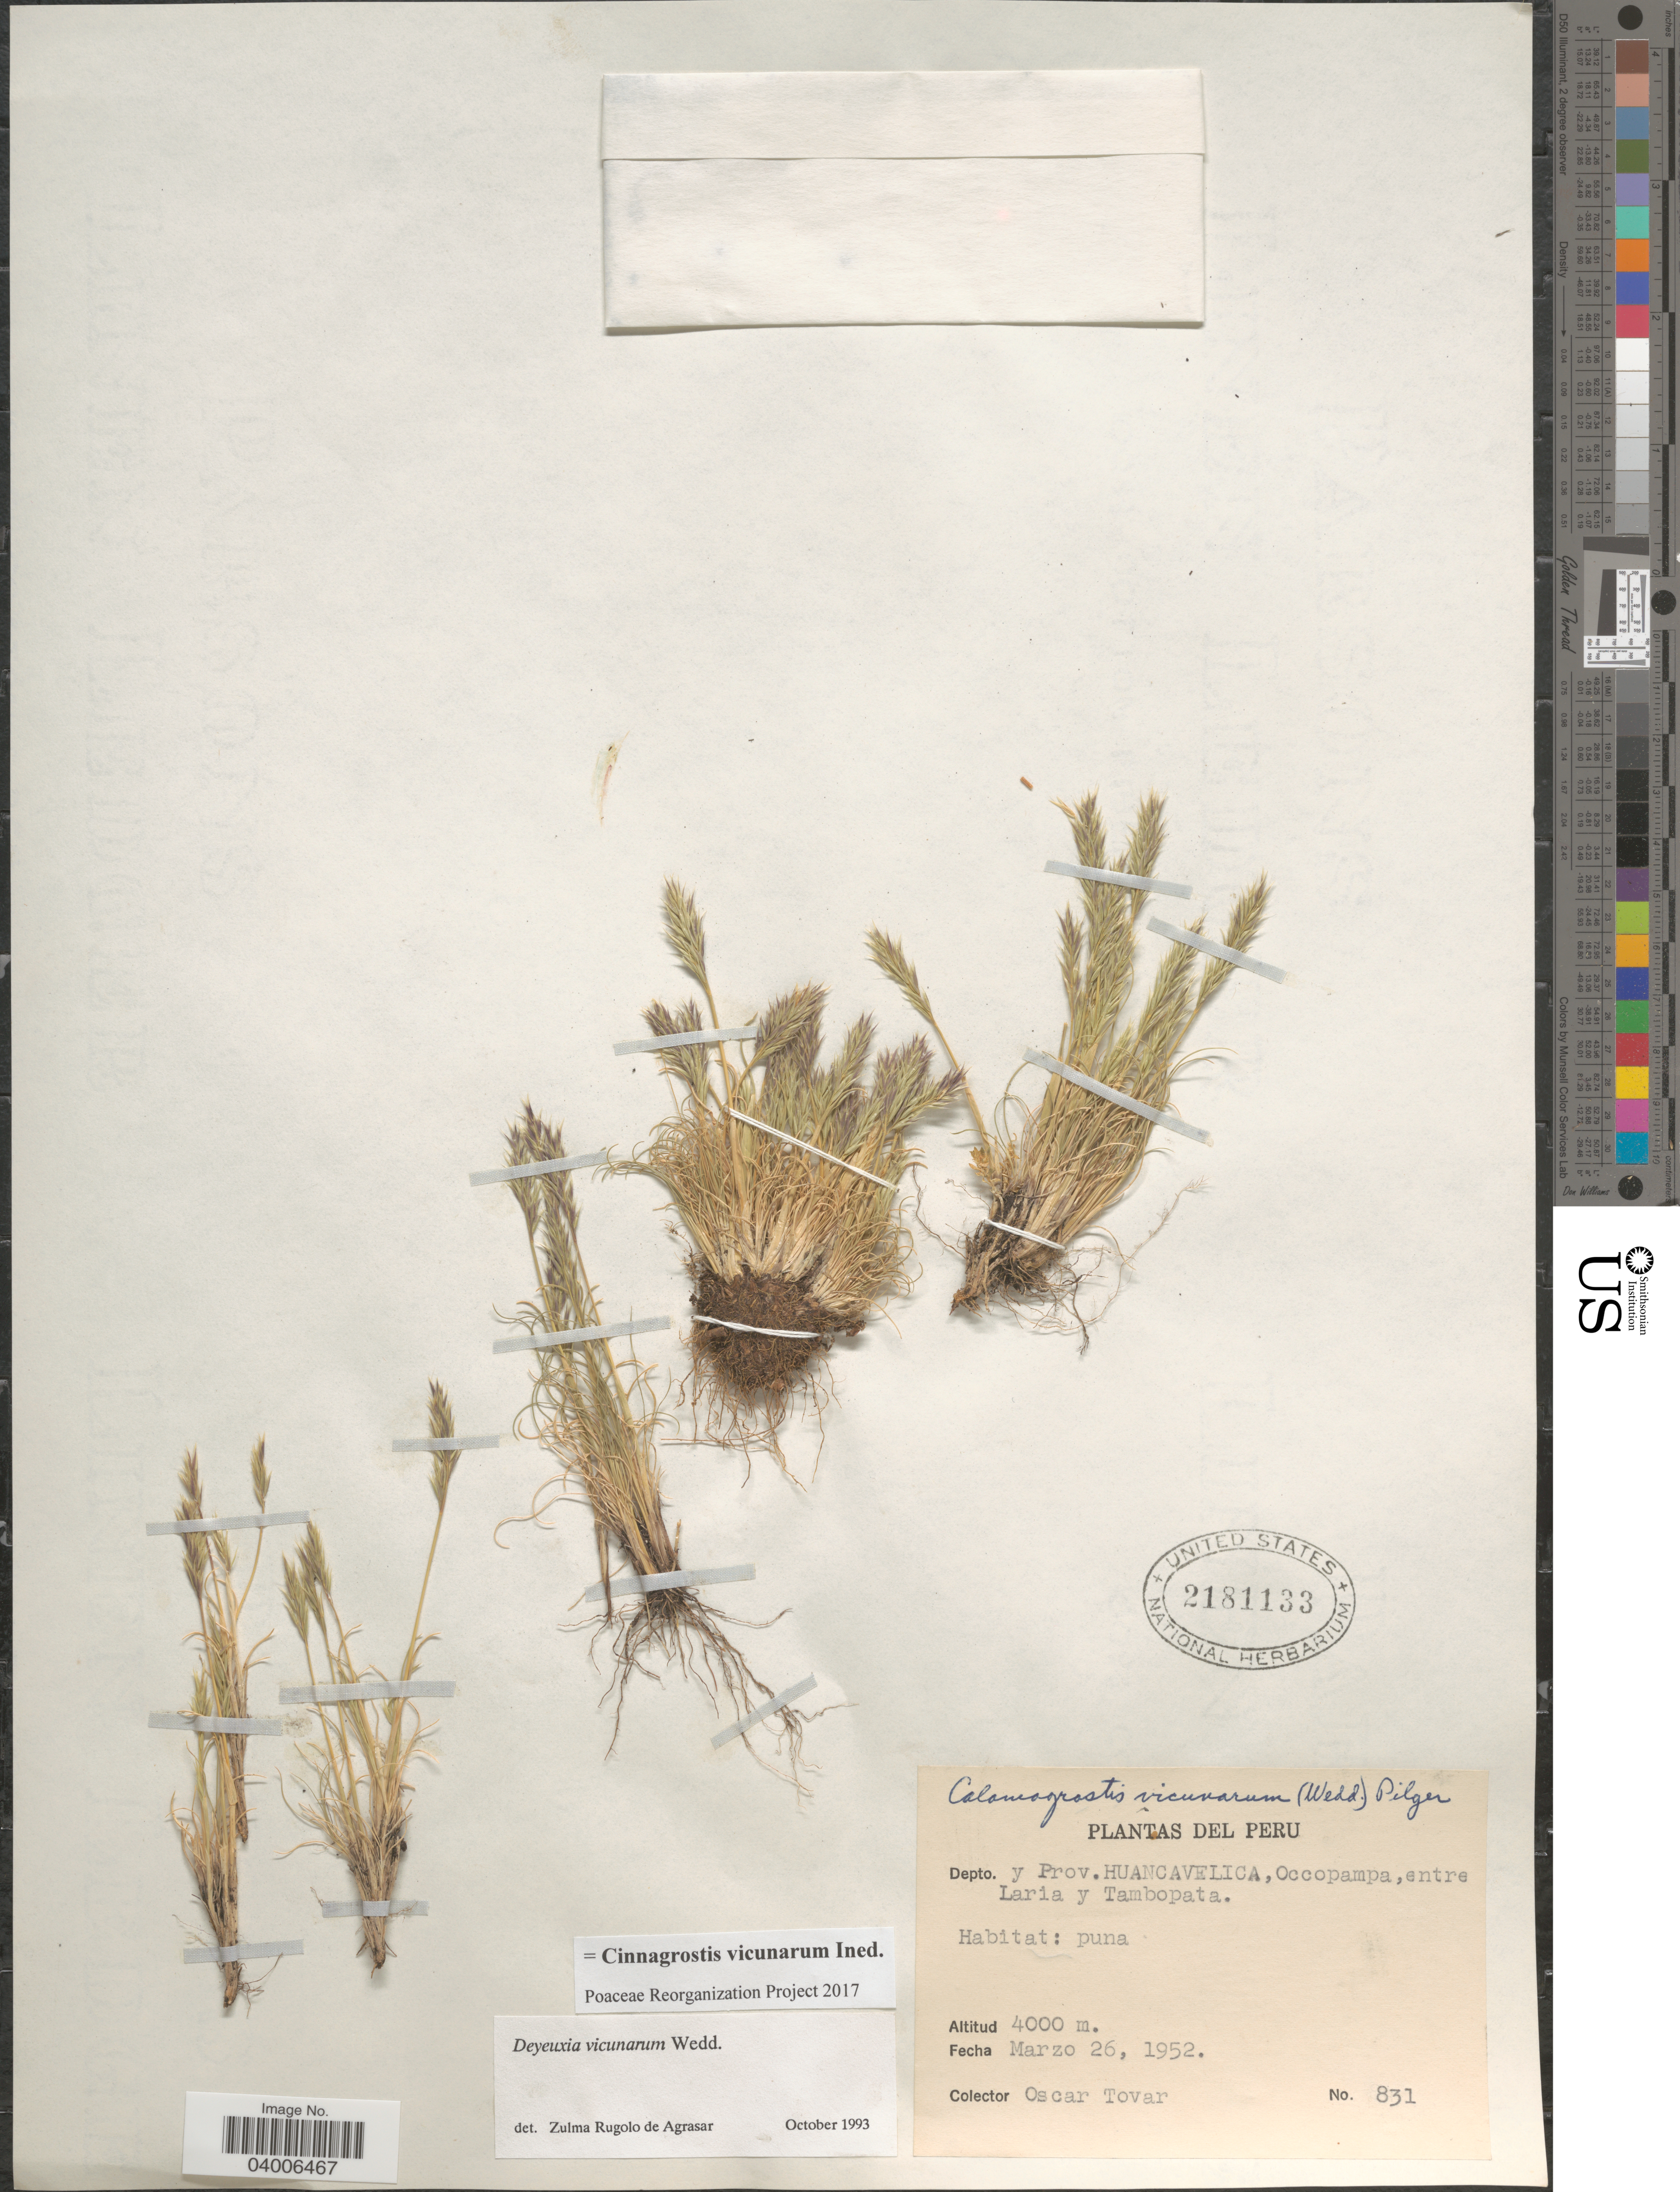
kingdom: Plantae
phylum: Tracheophyta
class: Liliopsida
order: Poales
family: Poaceae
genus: Cinnagrostis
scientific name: Cinnagrostis vicunarum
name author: (Wedd.) P.M. Peterson et al.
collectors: Ó. Tovar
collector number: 831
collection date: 1952-03-26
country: Peru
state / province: Huancavelica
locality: Depto. y Prov. Huancavelica; Occopampa, entre Laria y Tambopata.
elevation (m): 4000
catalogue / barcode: US 2181133